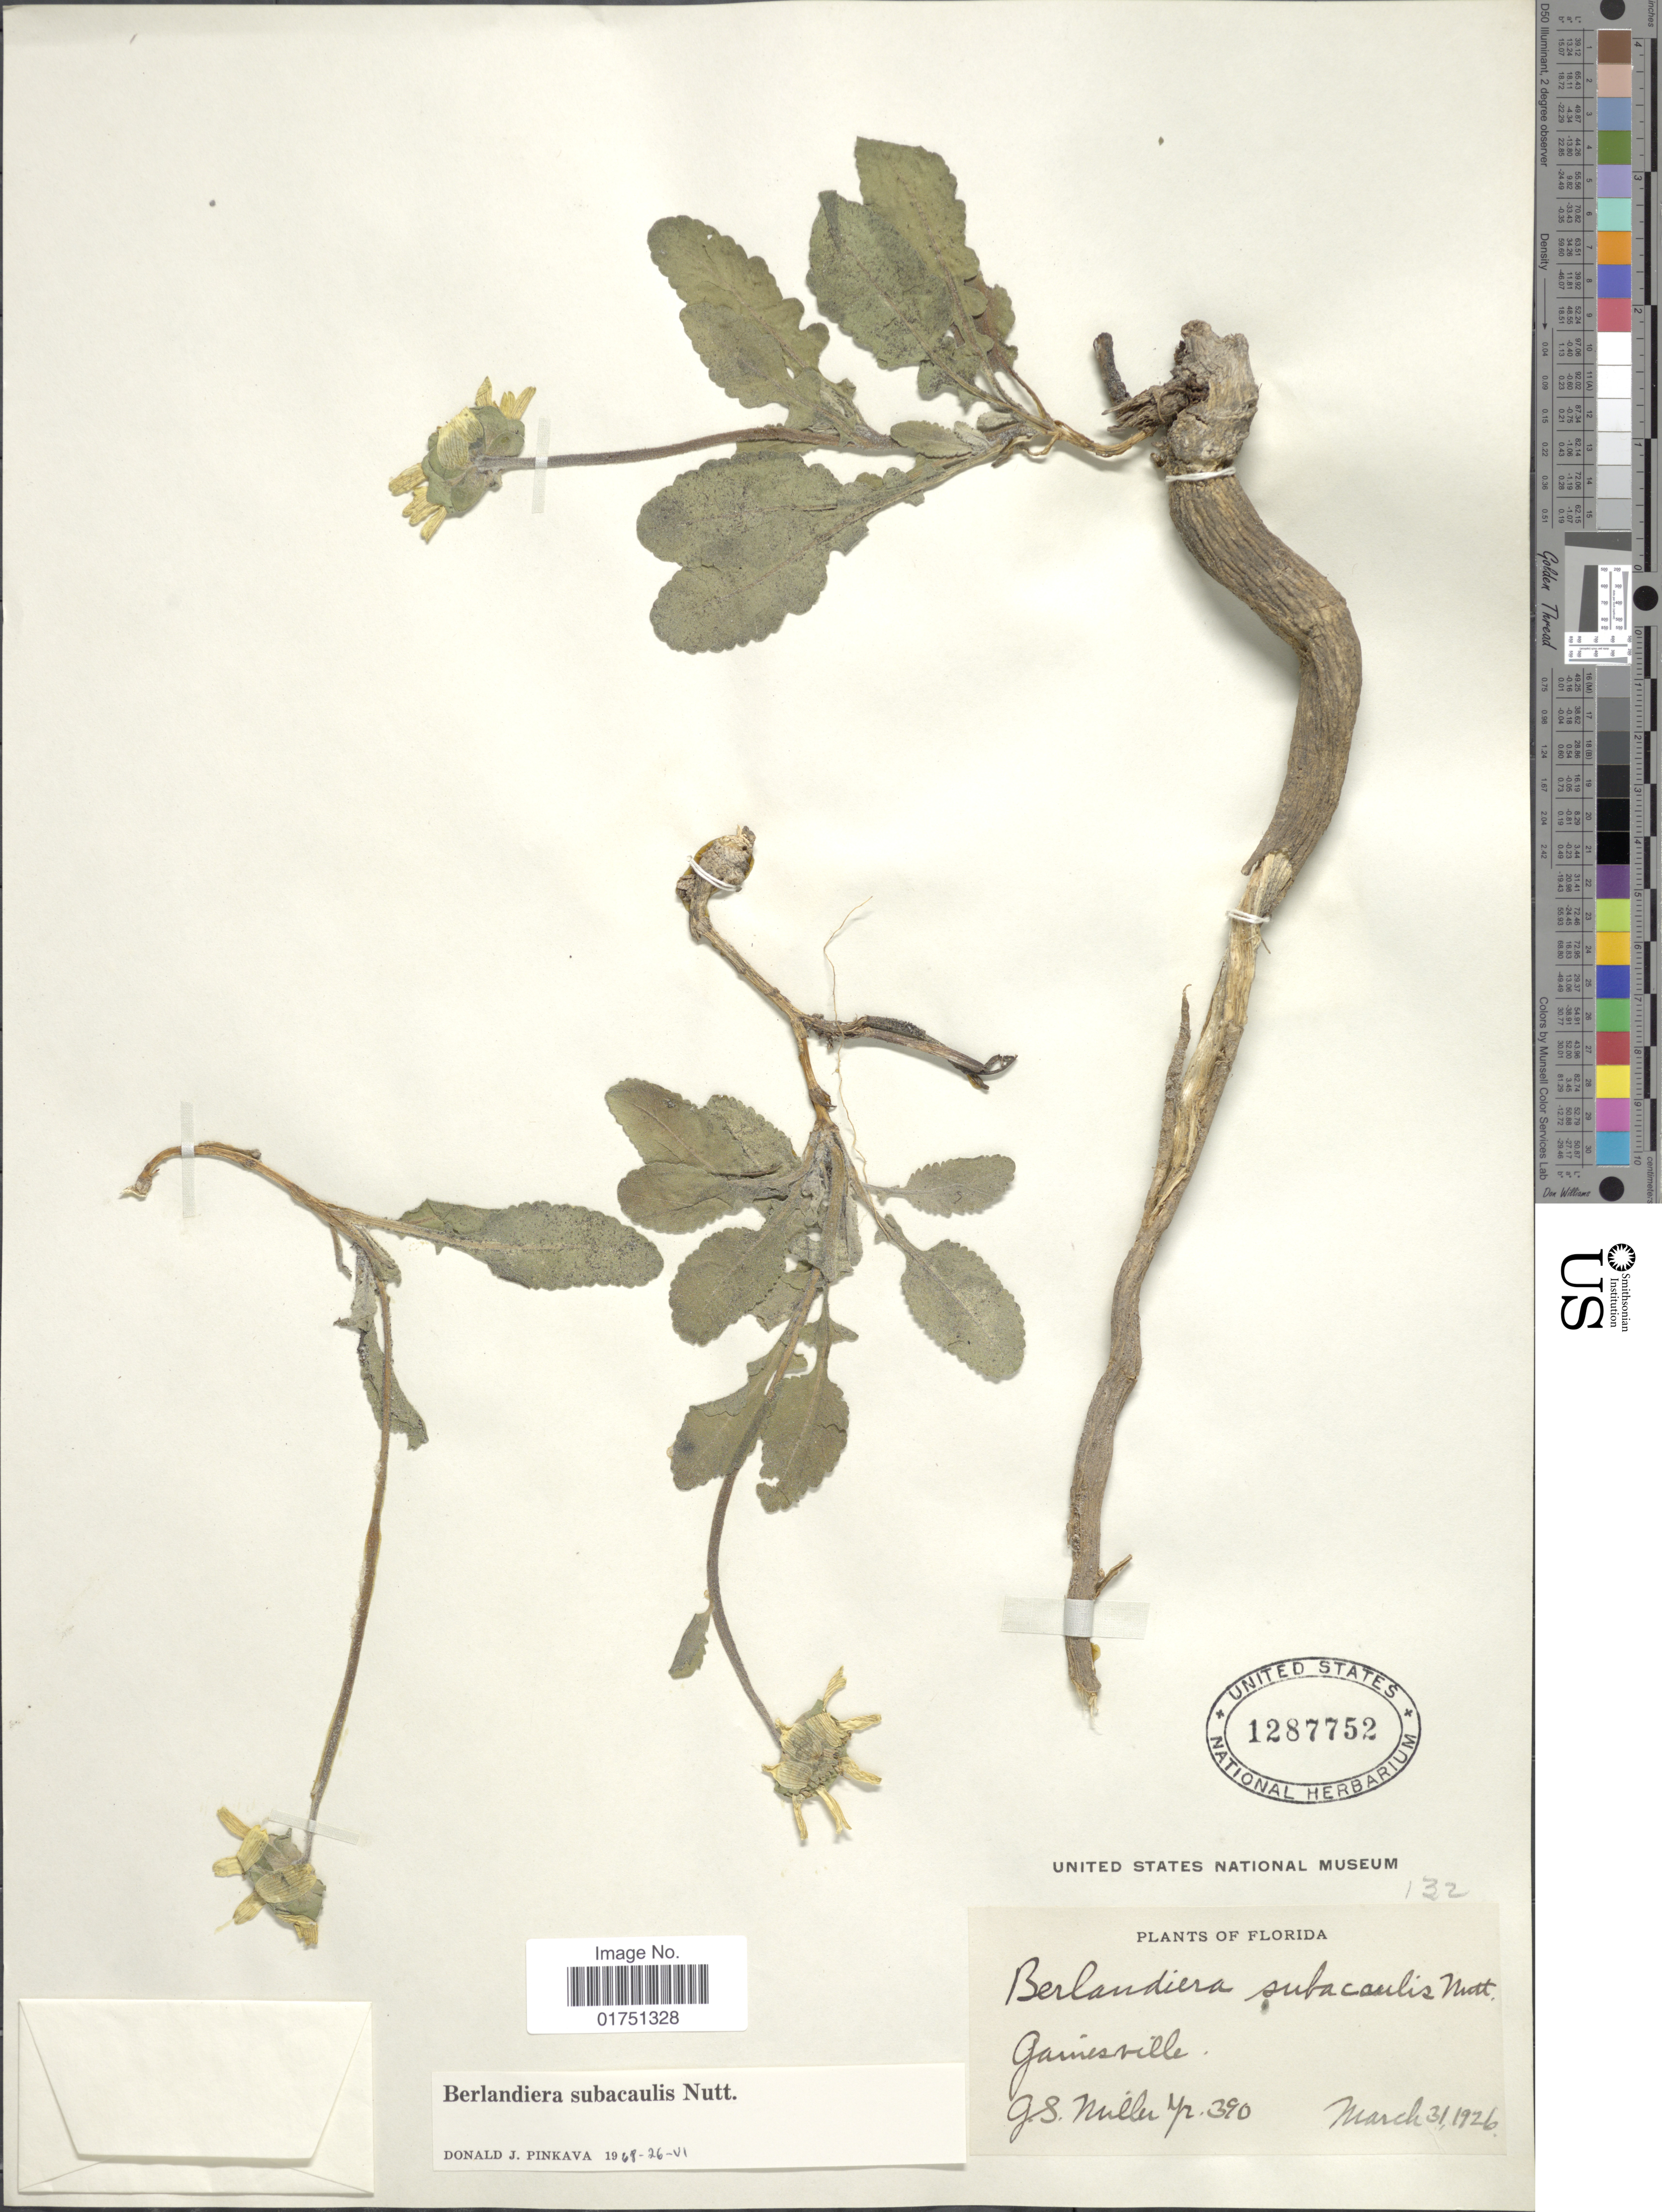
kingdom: Plantae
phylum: Tracheophyta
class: Magnoliopsida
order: Asterales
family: Asteraceae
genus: Berlandiera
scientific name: Berlandiera subacaulis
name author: Nutt.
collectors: G. S. Miller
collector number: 390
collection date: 1926-03-31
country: United States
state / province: Florida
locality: Gainesville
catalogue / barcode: US 1287752